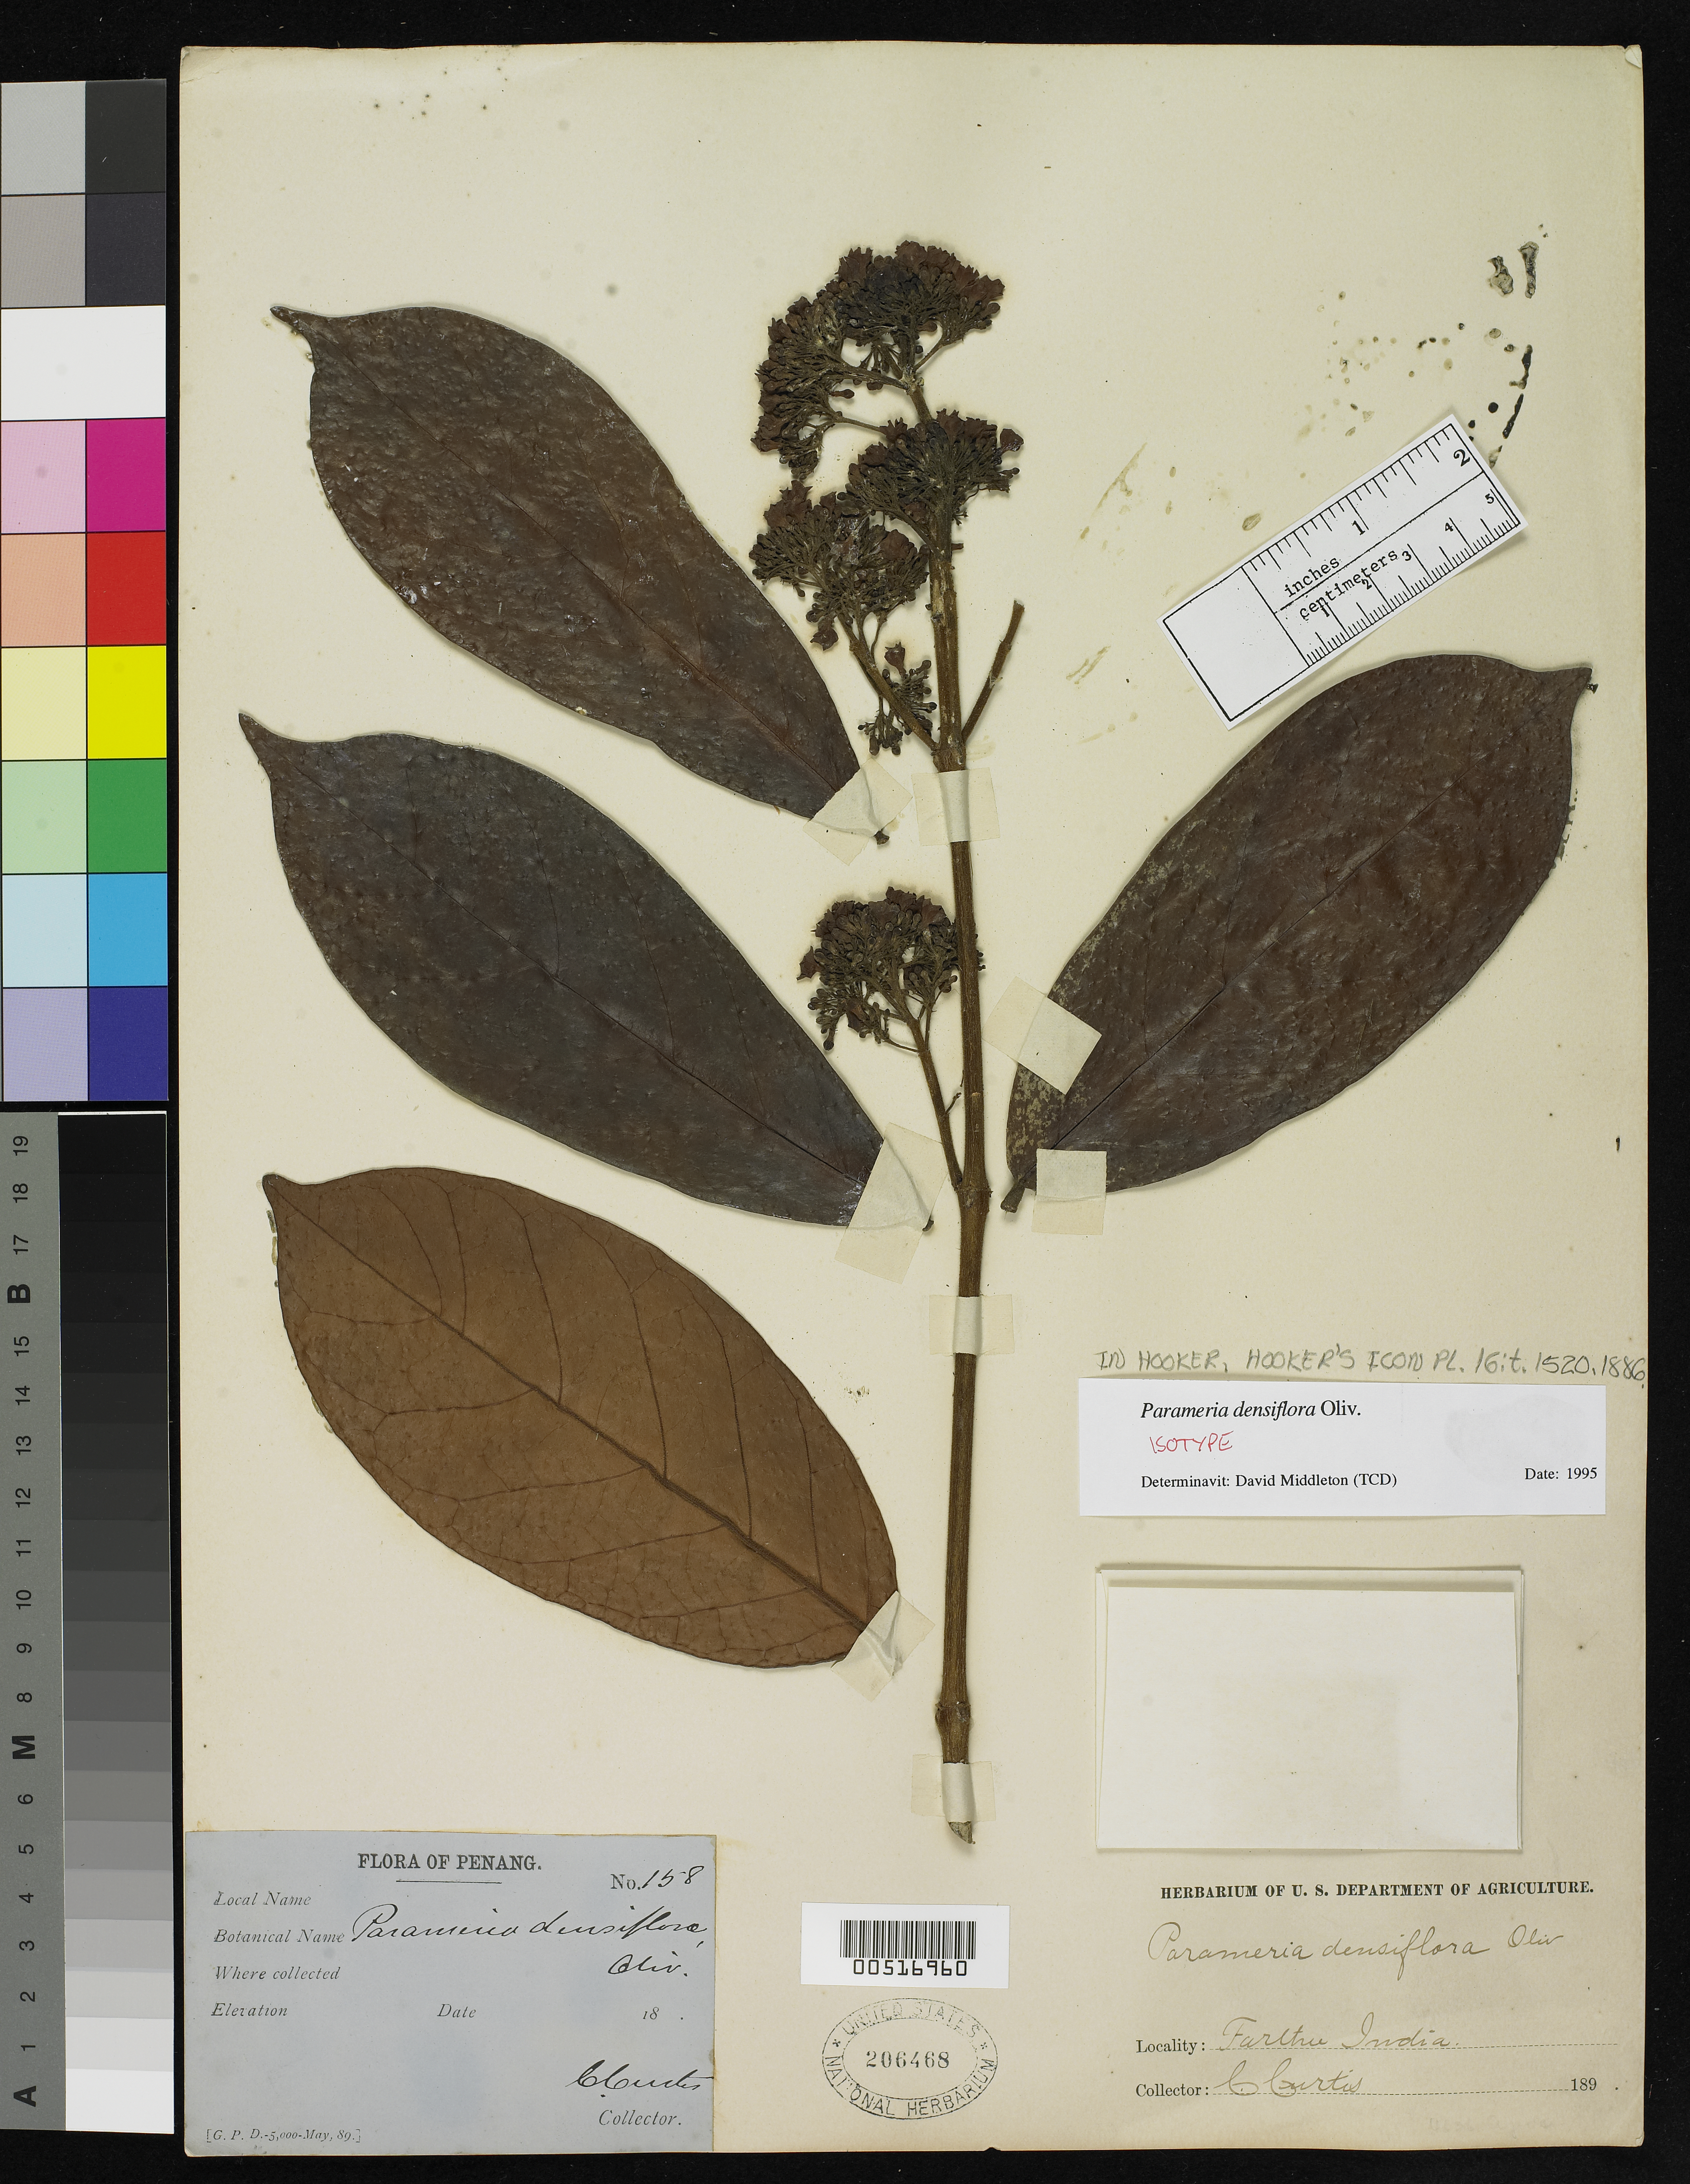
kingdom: Plantae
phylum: Tracheophyta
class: Magnoliopsida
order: Gentianales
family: Apocynaceae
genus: Parameria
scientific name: Parameria densiflora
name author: Oliv. in Hook. f.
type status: Isotype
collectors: C. Curtis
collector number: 158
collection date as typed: May 1889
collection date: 1889-05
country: Malaysia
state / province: Pinang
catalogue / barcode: US 206468